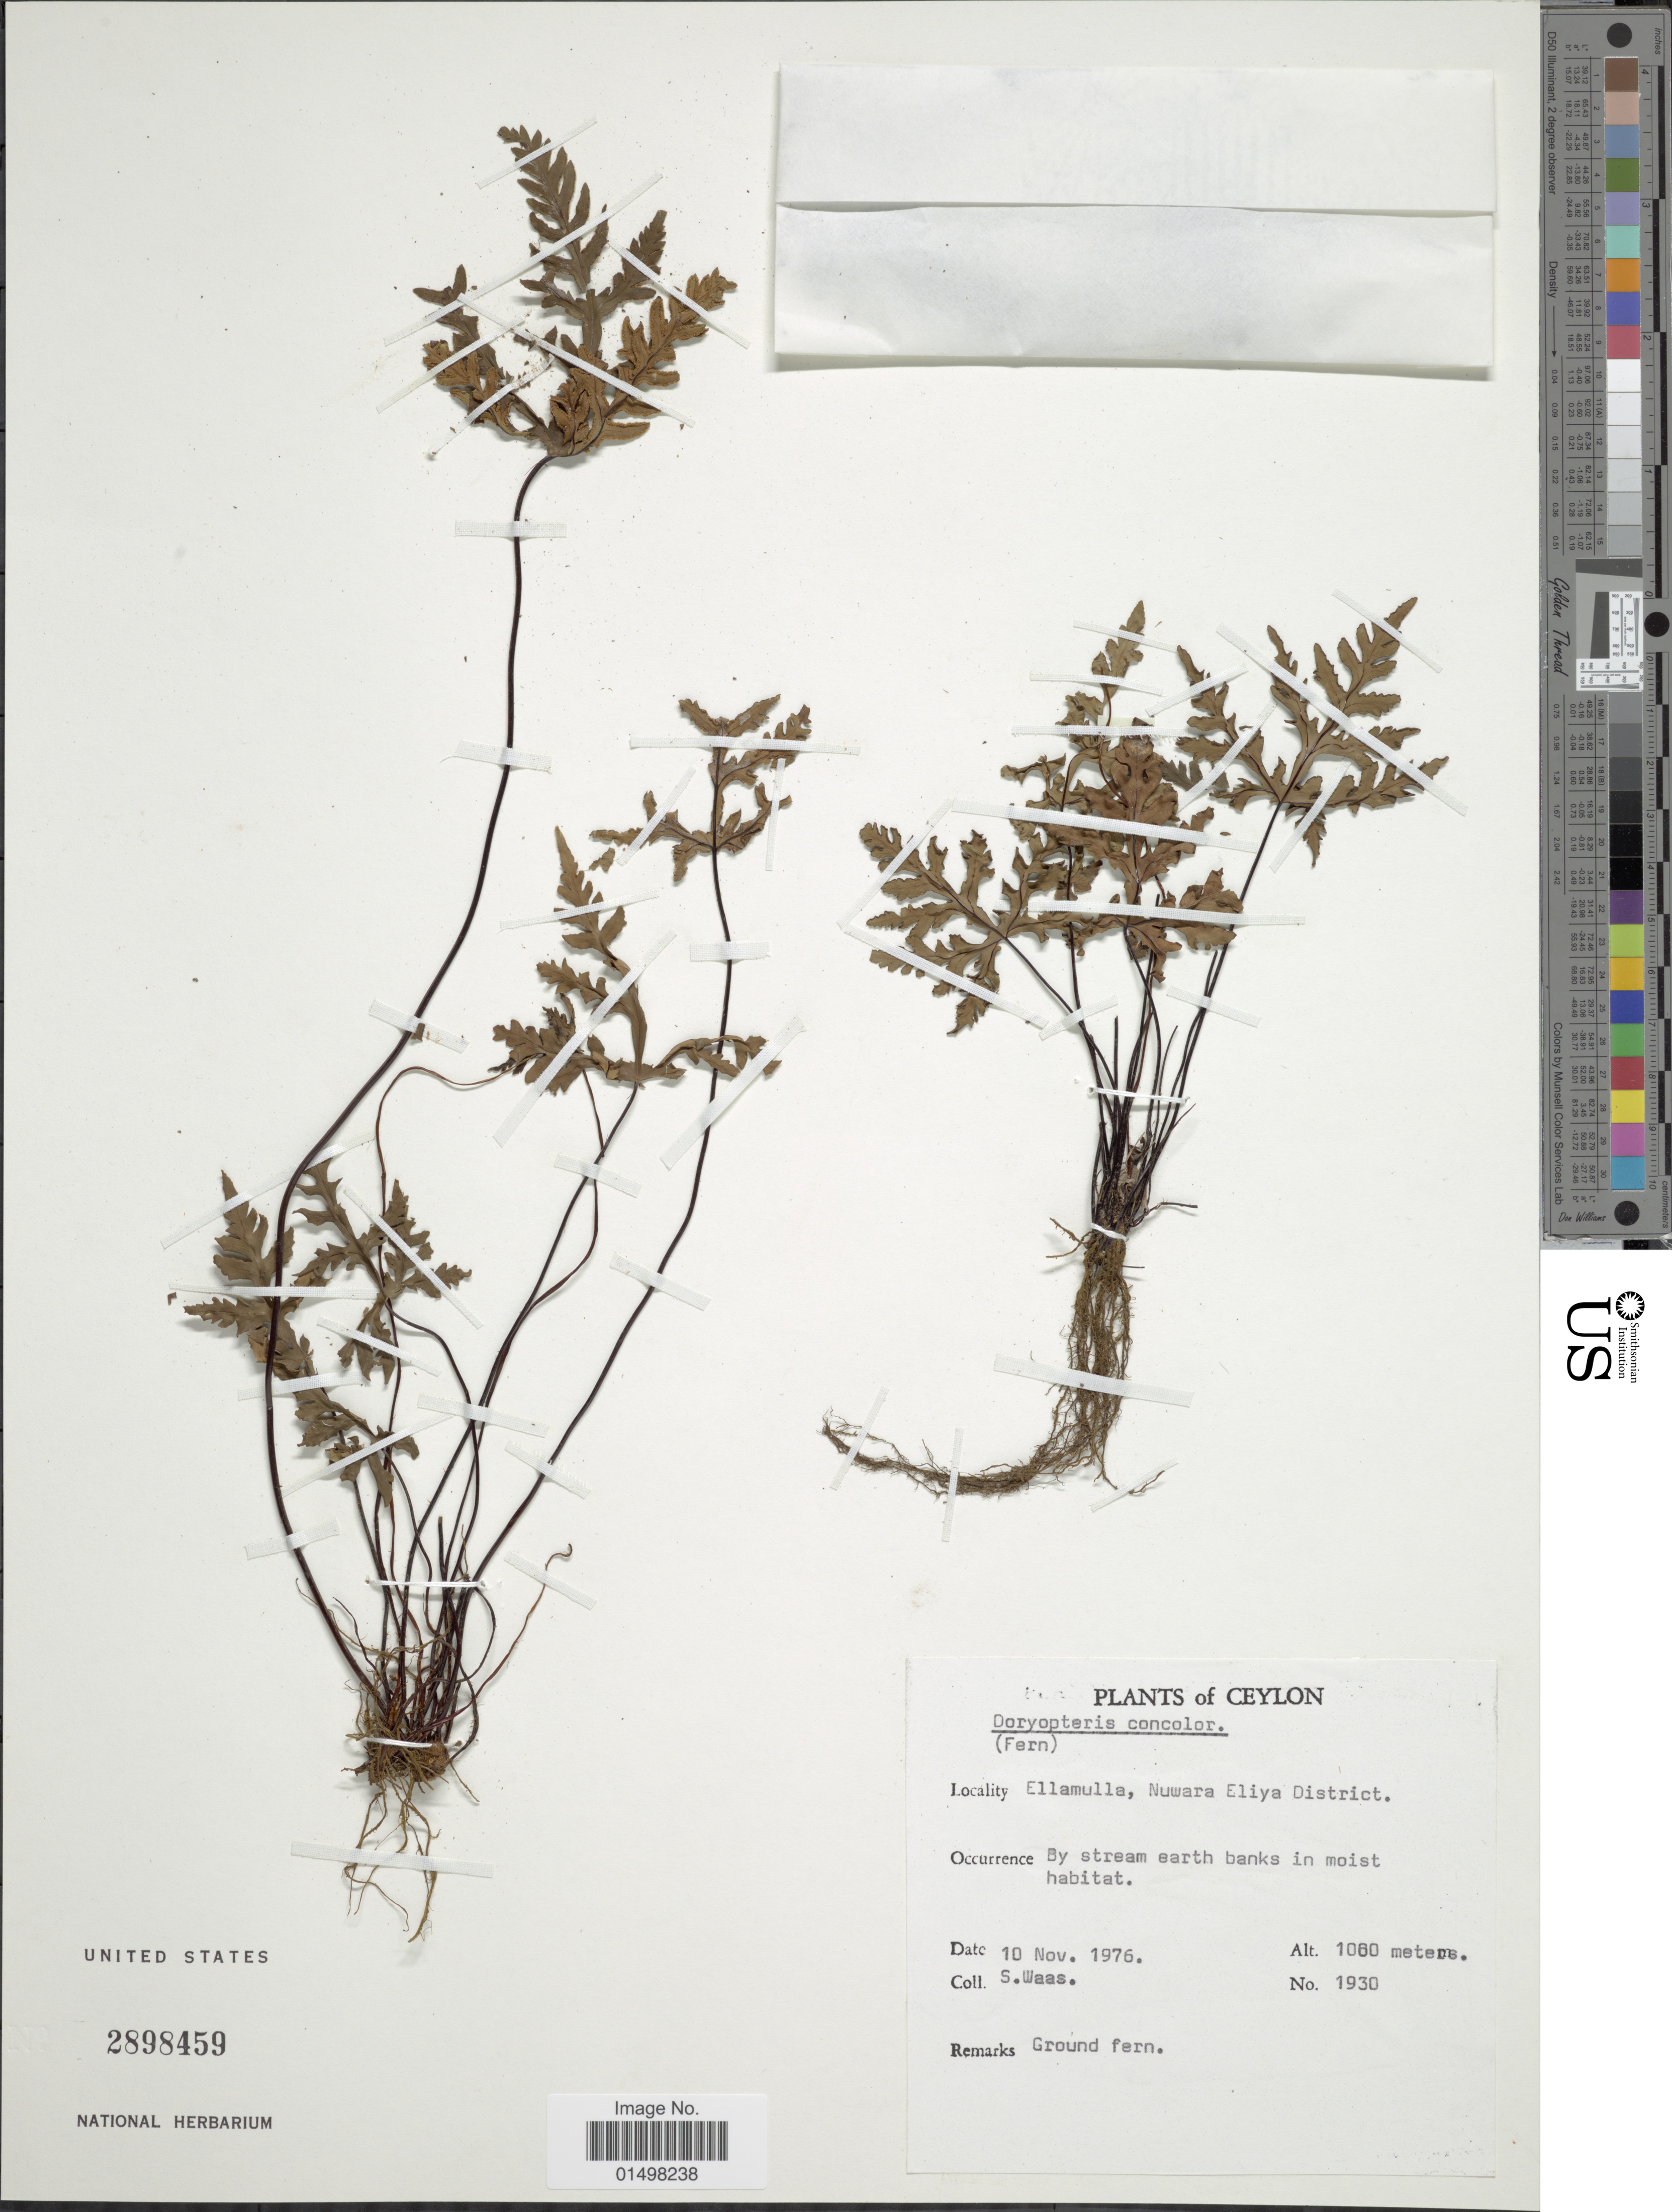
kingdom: Plantae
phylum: Tracheophyta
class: Polypodiopsida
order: Polypodiales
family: Pteridaceae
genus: Doryopteris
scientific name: Doryopteris concolor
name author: (Langsd. & Fisch.) Kuhn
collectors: S. Waas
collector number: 1930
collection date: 1976-11-10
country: Sri Lanka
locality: Ellamulla, Nuwara Eliya District.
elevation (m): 1060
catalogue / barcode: US 2898459